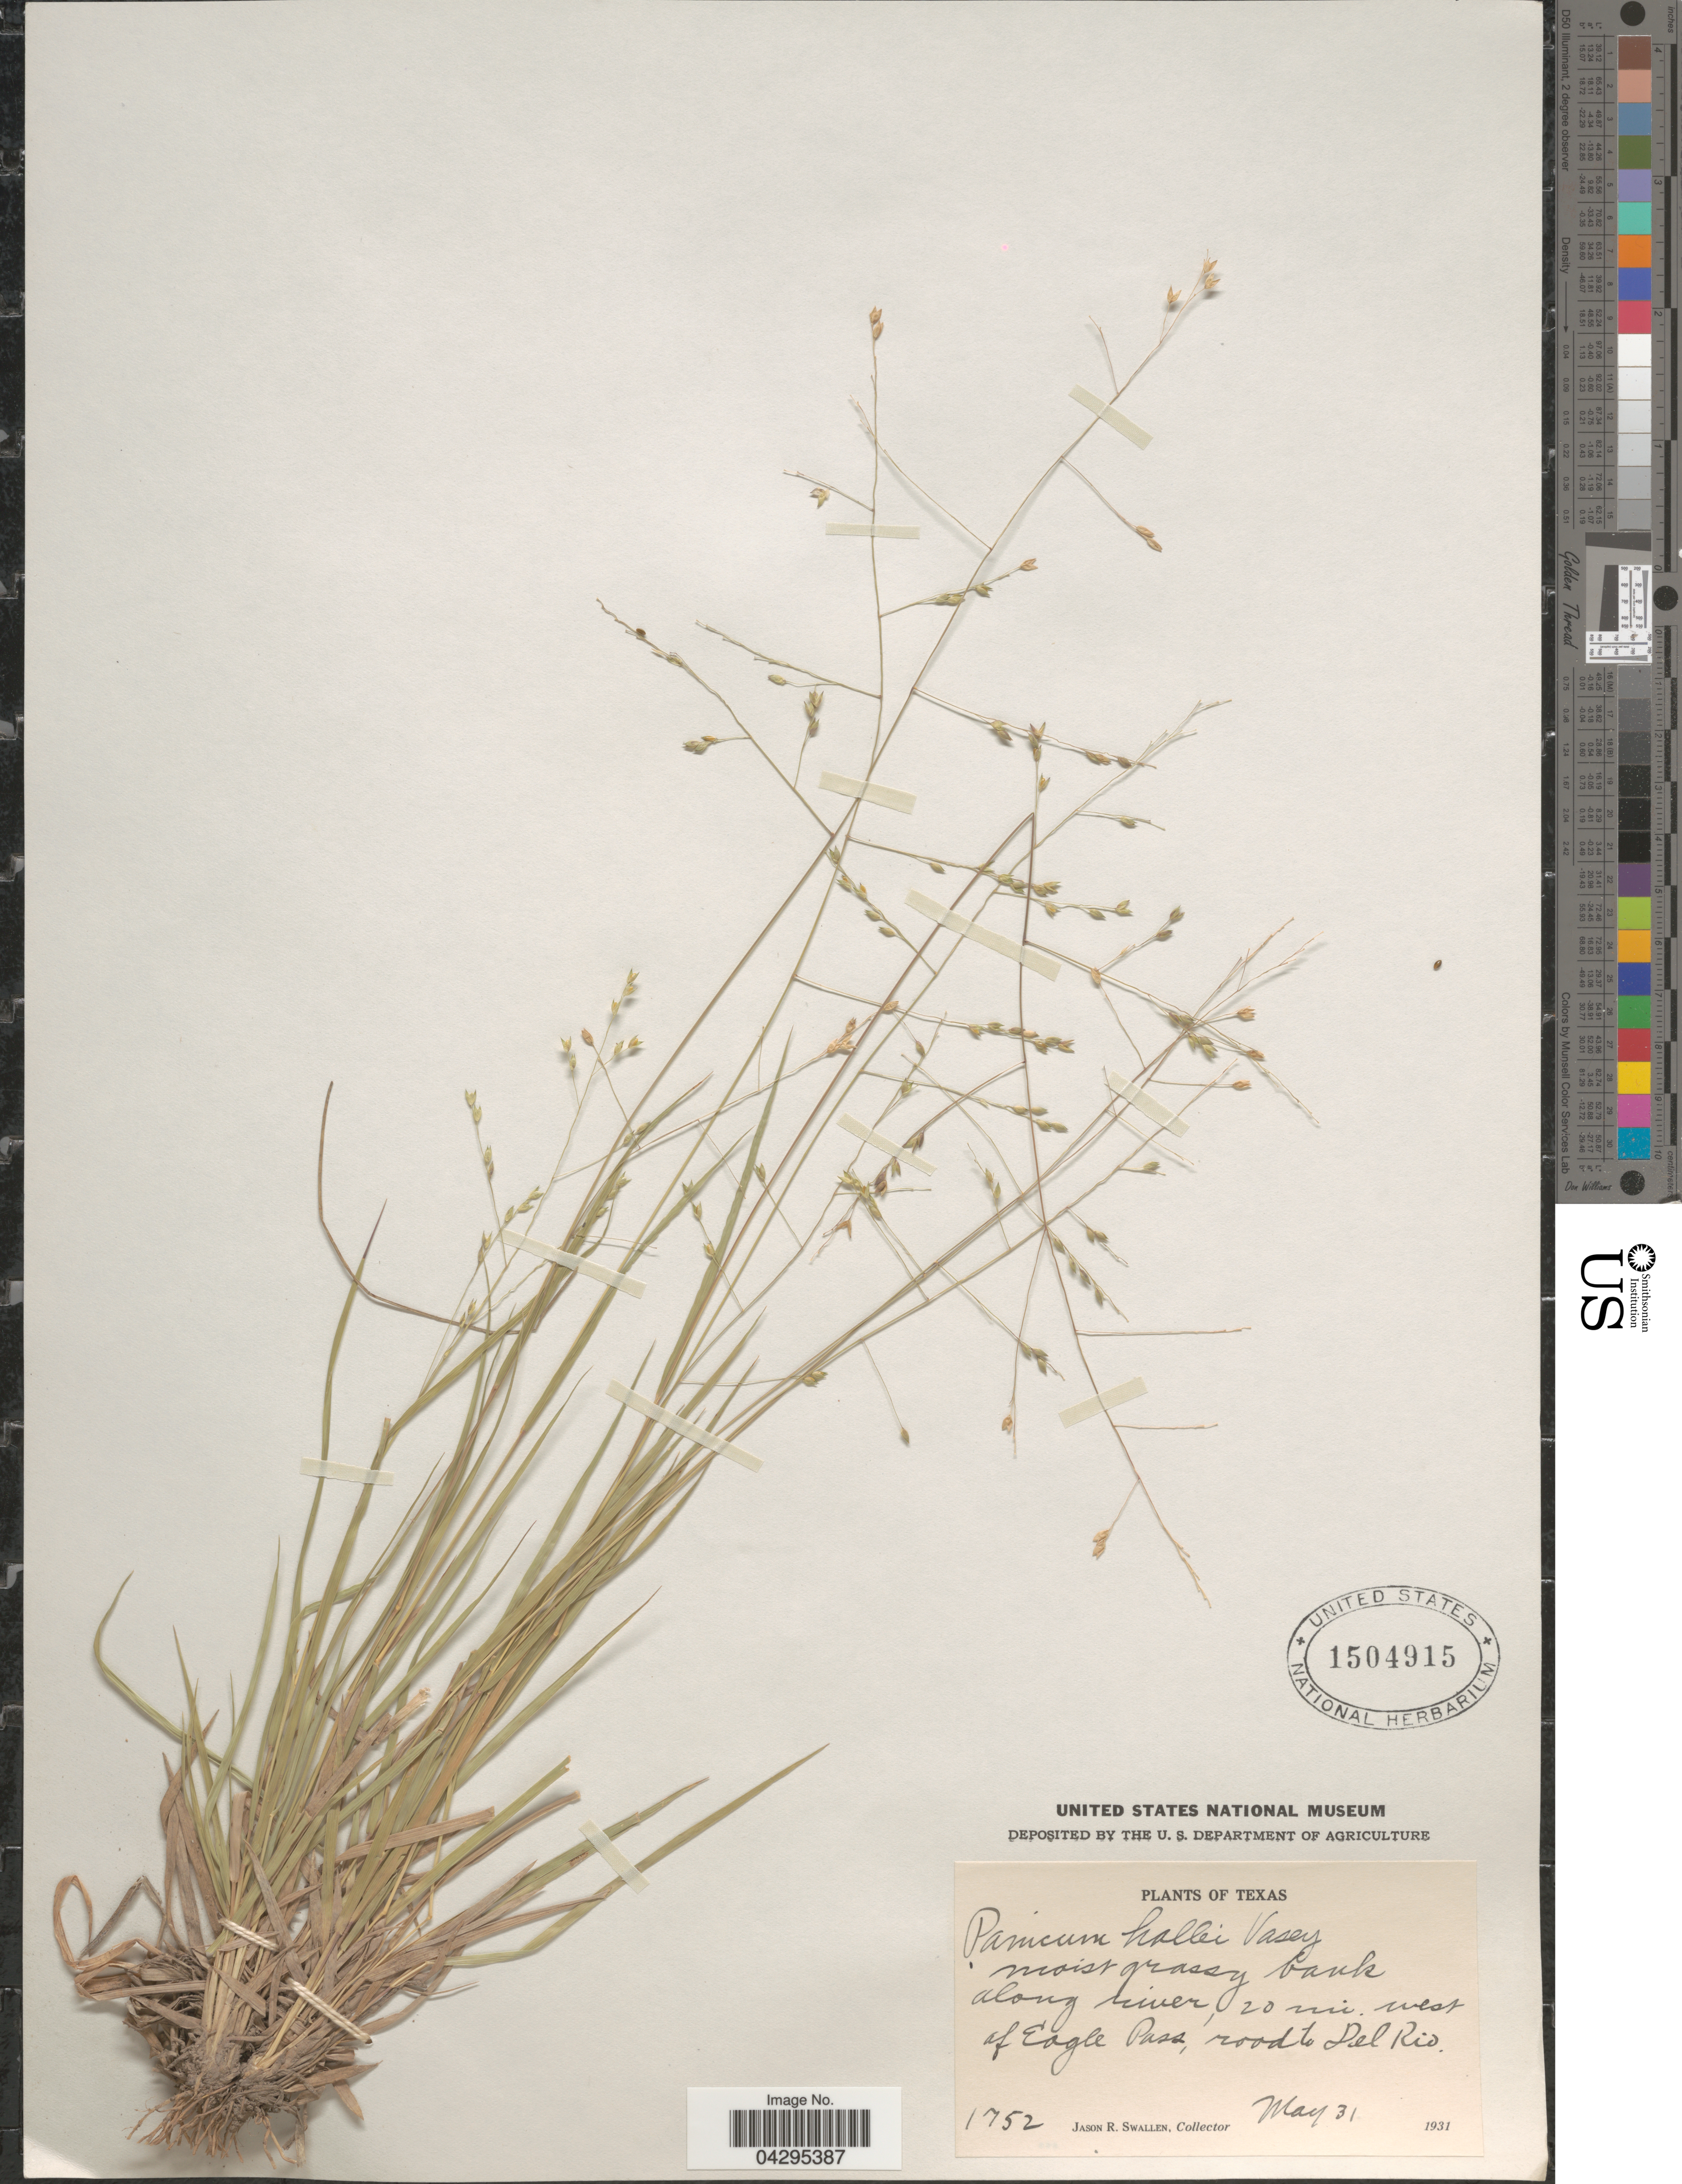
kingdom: Plantae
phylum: Tracheophyta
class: Liliopsida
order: Poales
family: Poaceae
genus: Panicum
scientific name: Panicum hallii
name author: Vasey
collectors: J. R. Swallen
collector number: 1752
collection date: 1931-05-31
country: United States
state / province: Texas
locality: Moist grassy bank along river, 20 mi. west of Eagle Pass, road to Del Rio.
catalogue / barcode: US 1504915